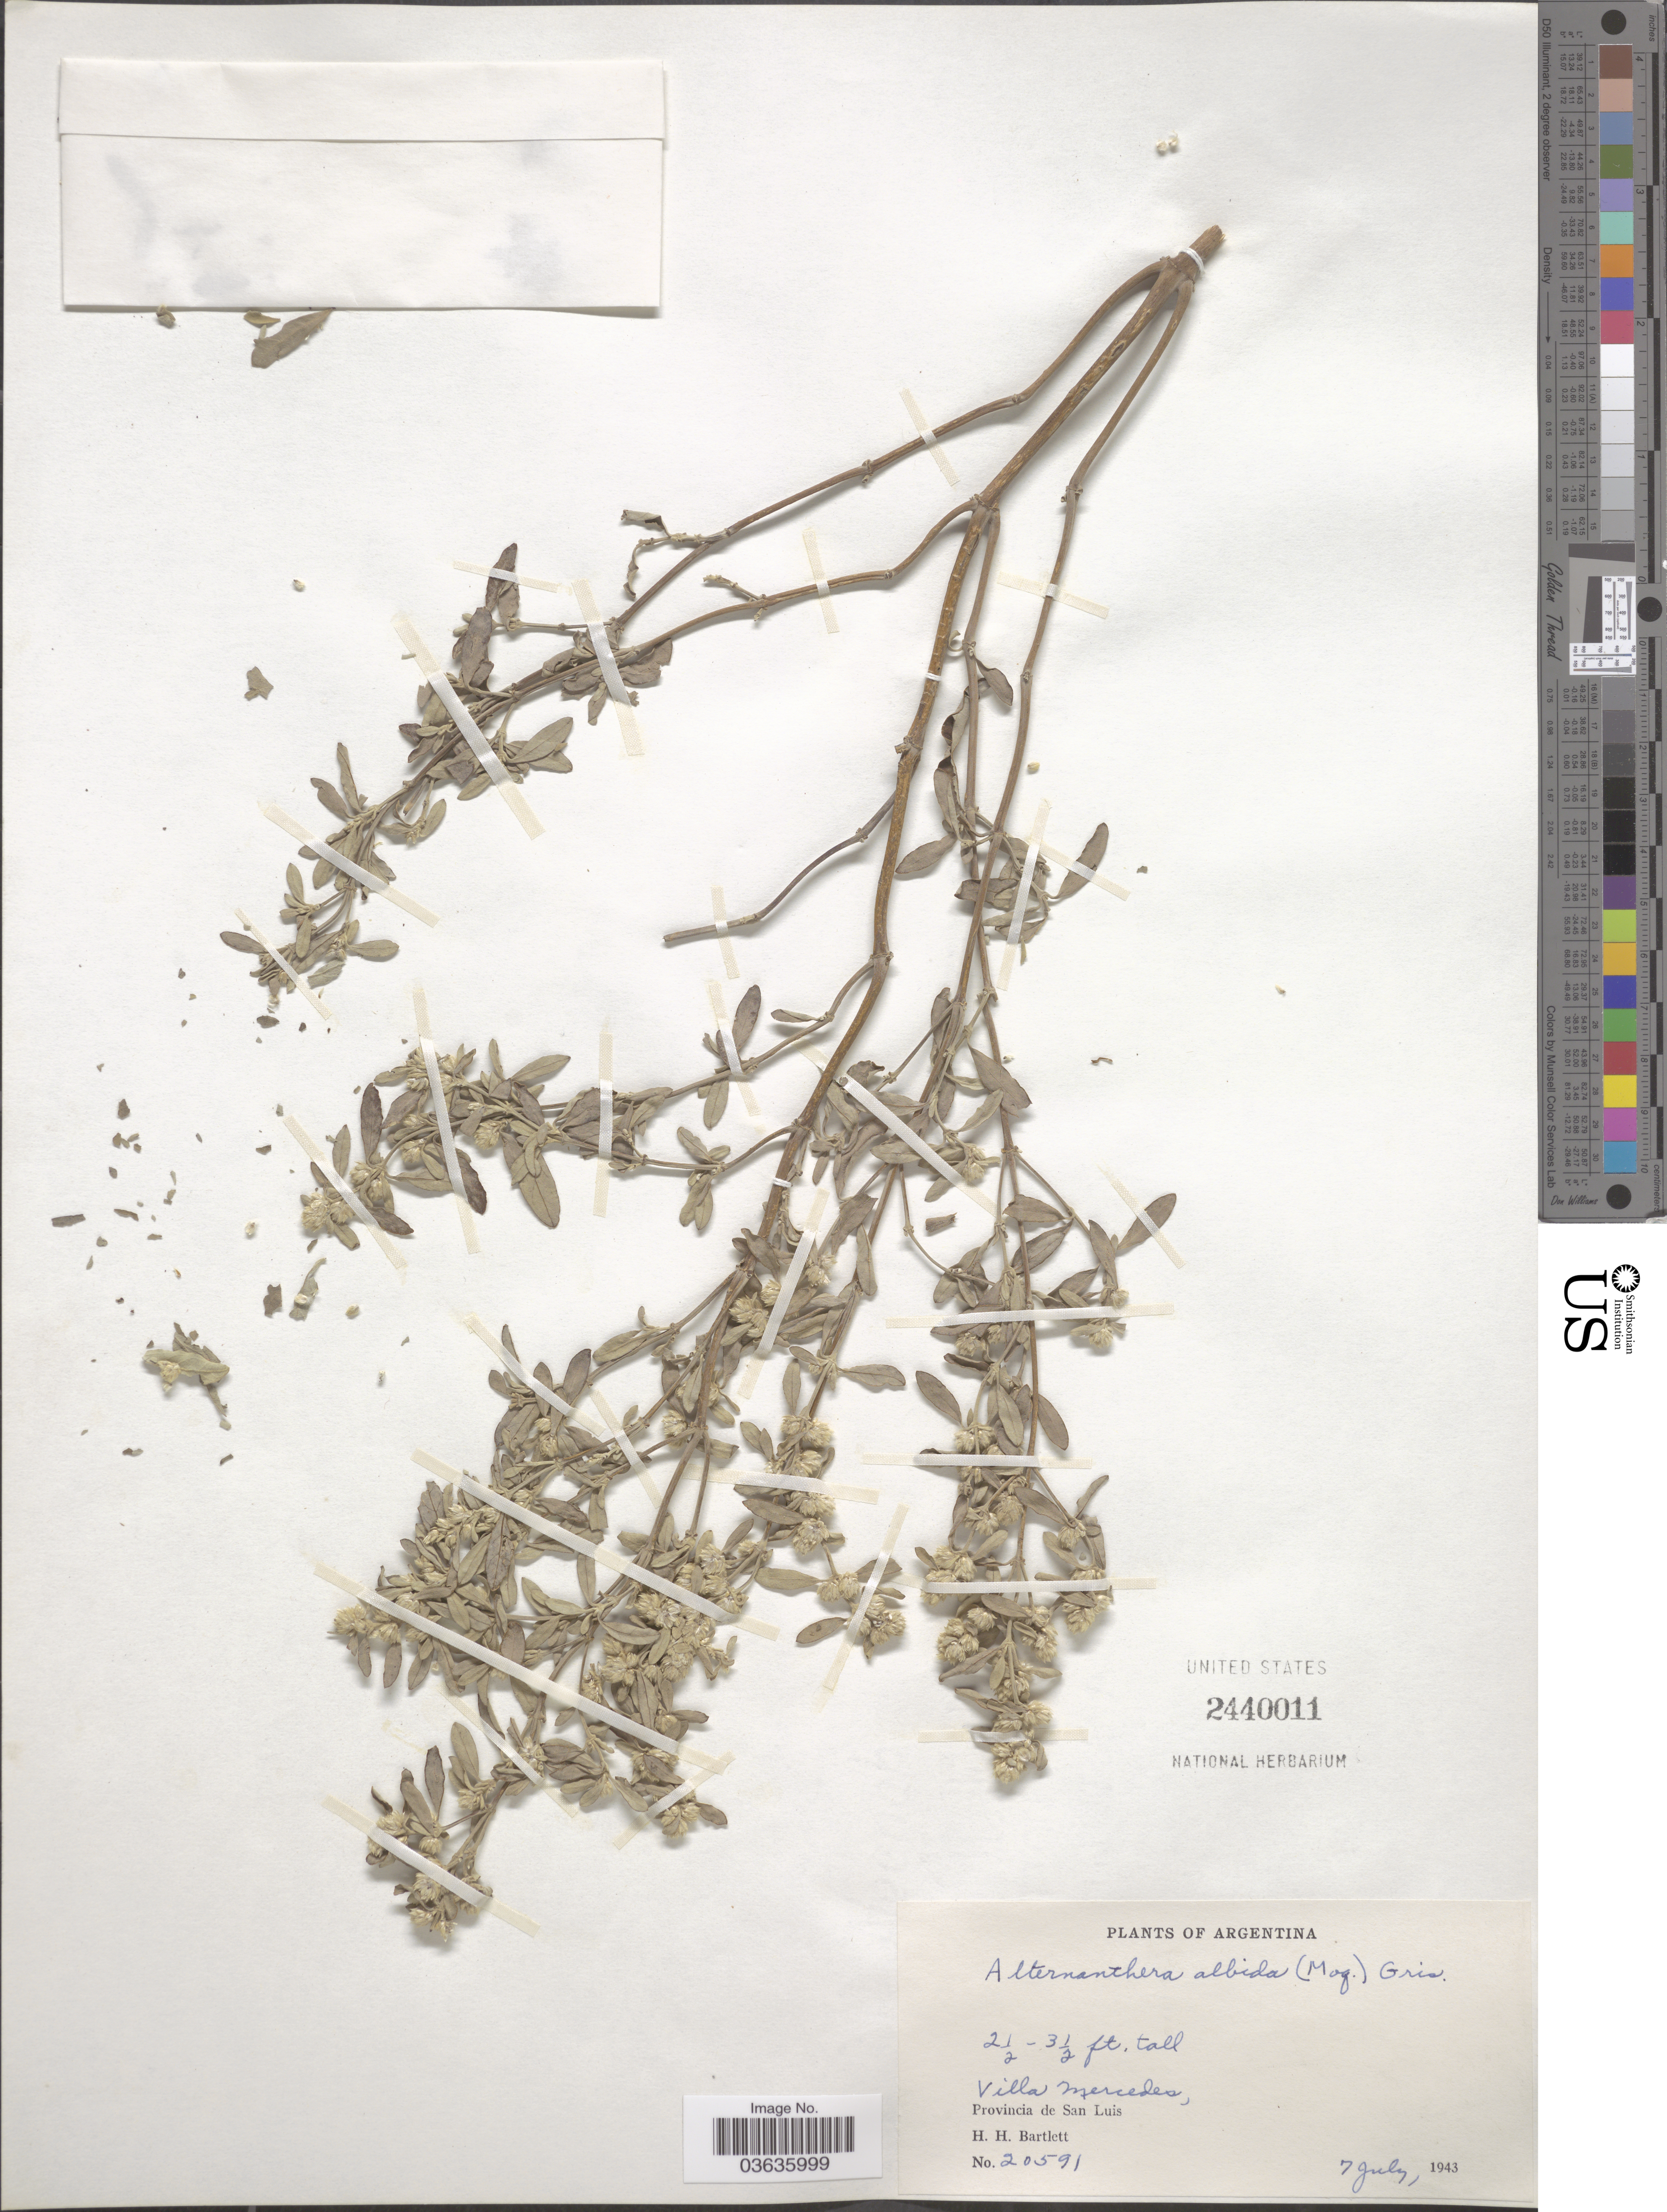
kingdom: Plantae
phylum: Tracheophyta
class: Magnoliopsida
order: Caryophyllales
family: Amaranthaceae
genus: Alternanthera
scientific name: Alternanthera albida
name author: (Moq.) Griseb.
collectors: H. H. Bartlett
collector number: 20591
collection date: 1943-07-07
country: Argentina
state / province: San Luis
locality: Villa Mercedes.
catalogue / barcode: US 2440011